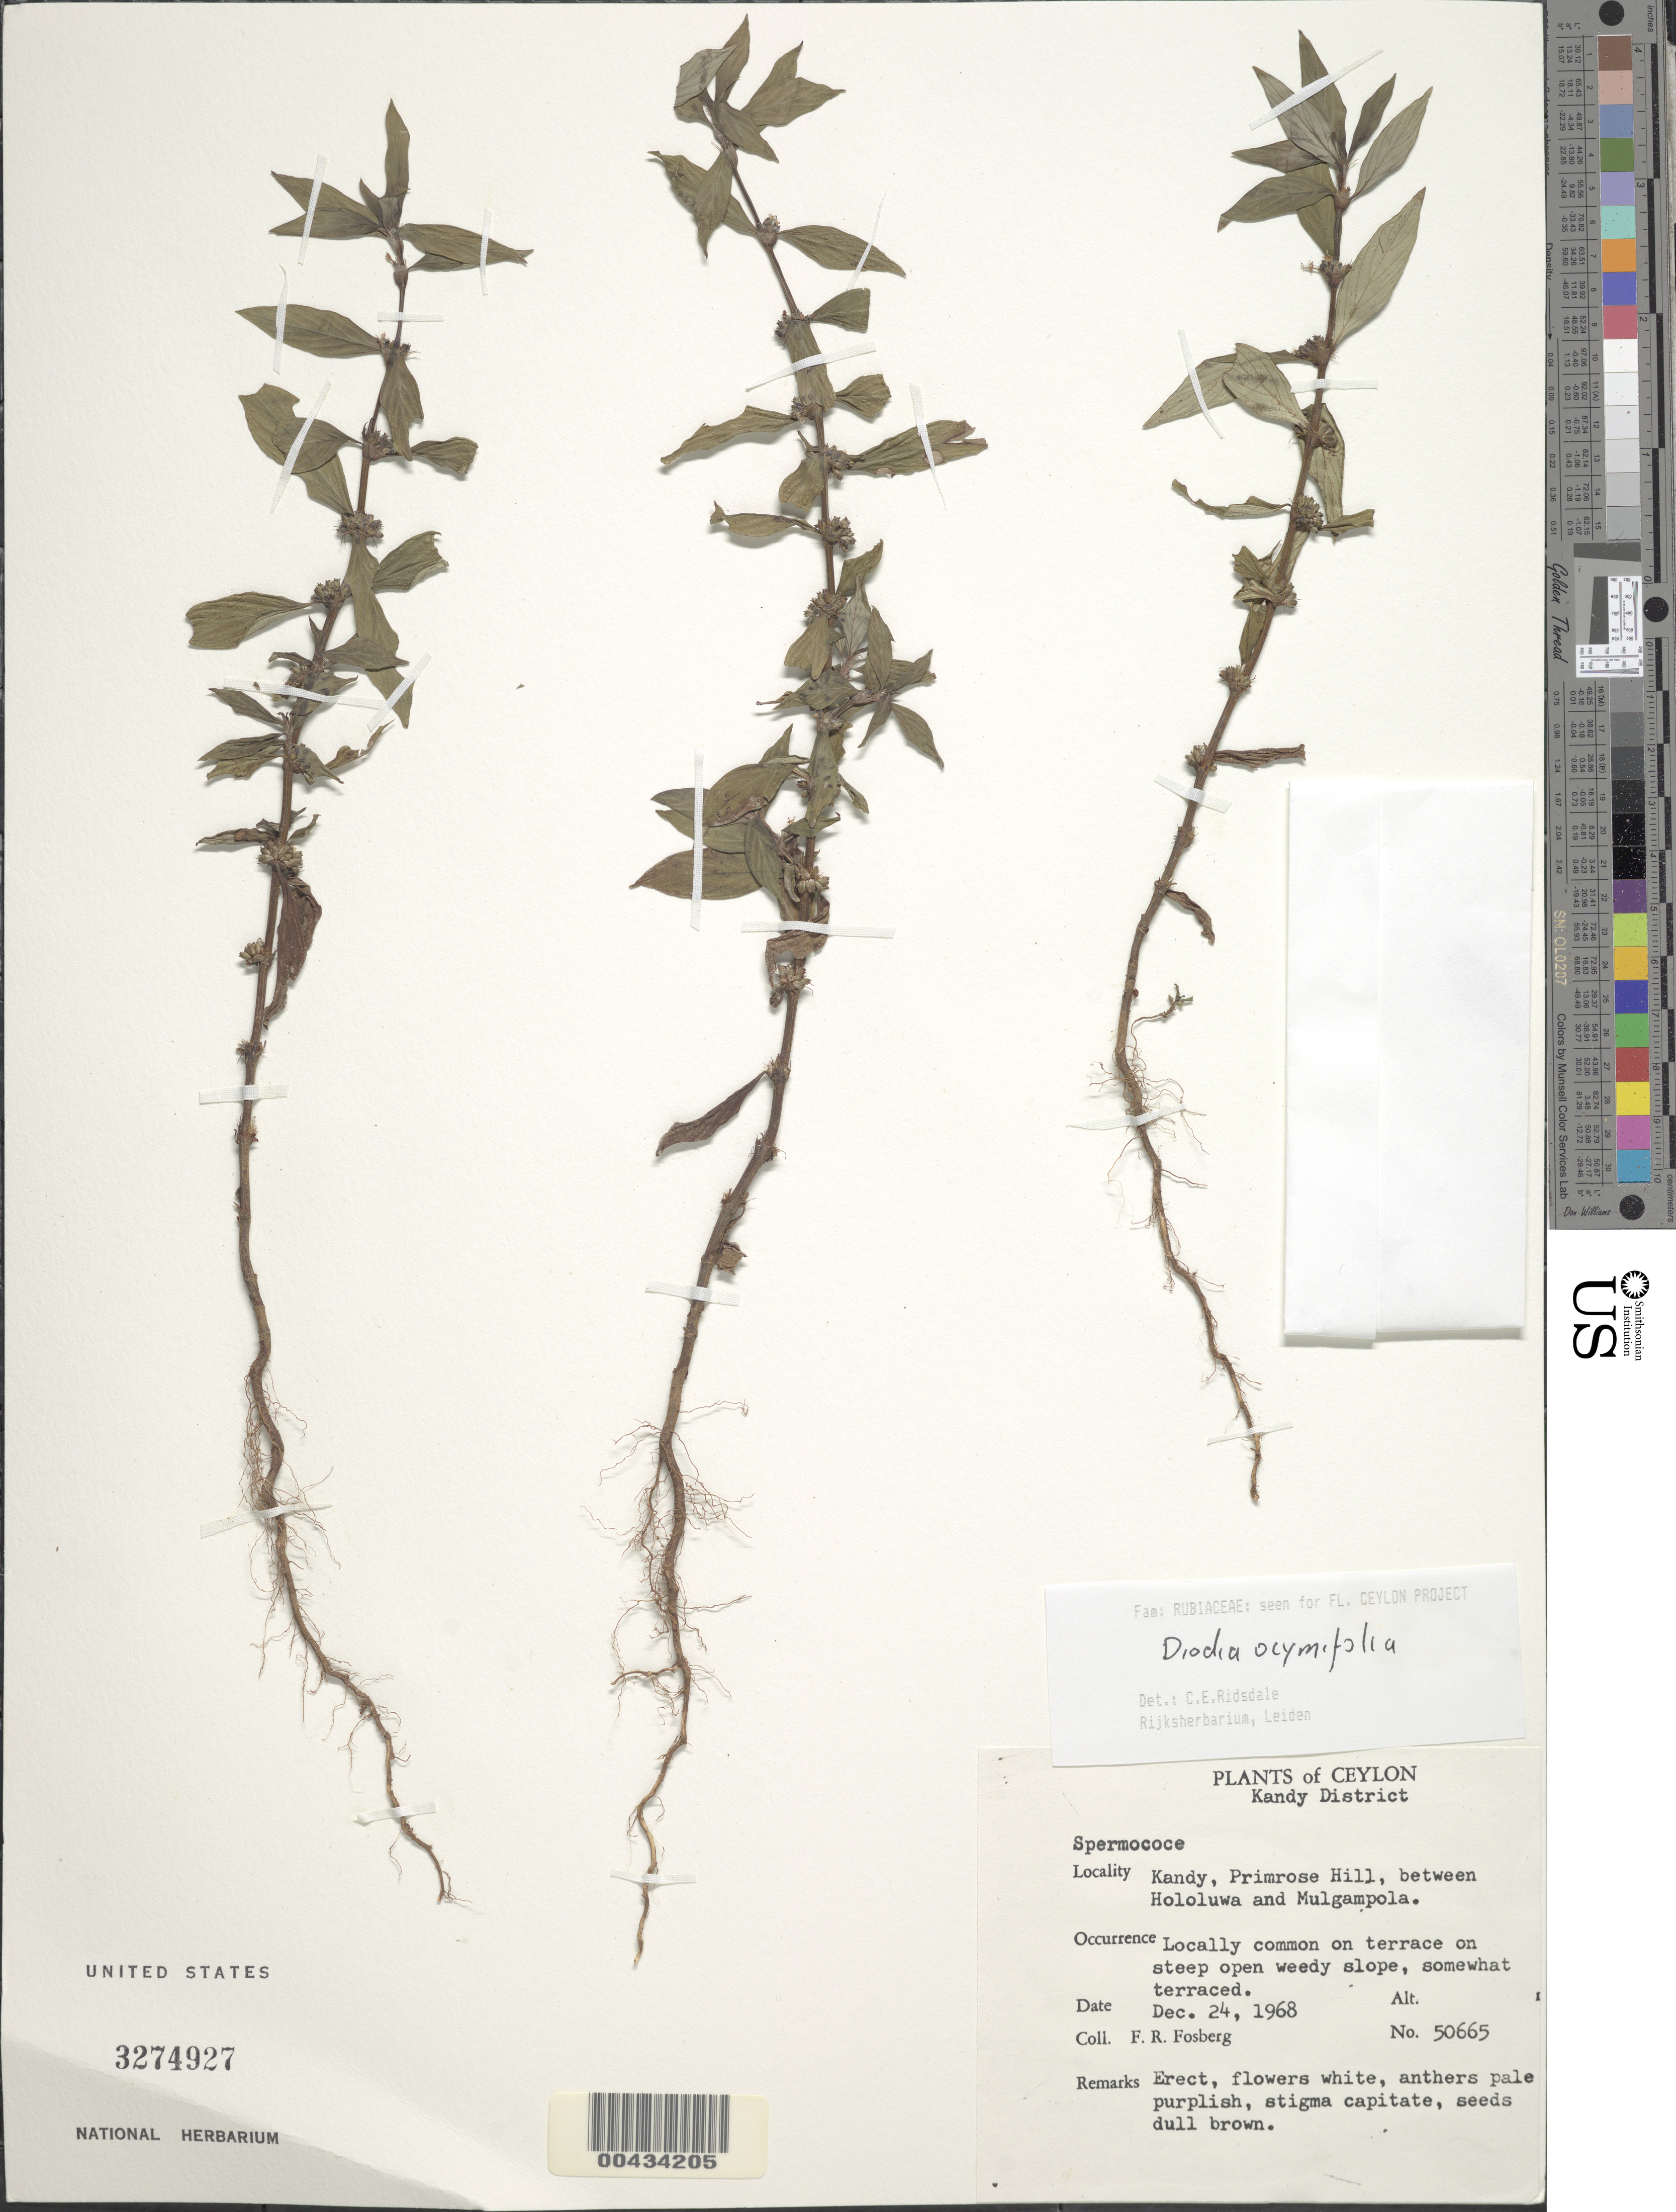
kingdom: Plantae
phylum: Tracheophyta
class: Magnoliopsida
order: Gentianales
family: Rubiaceae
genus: Diodia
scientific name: Diodia ocymifolia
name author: (Willd.) Bremek.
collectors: F. R. Fosberg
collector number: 50665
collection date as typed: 24 Dec 1968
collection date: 1968-12-24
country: Sri Lanka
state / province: Central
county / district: Kandy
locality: Kandy, Primrose Hill, between Hololuwa and Mulgampola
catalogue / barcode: US 3274927